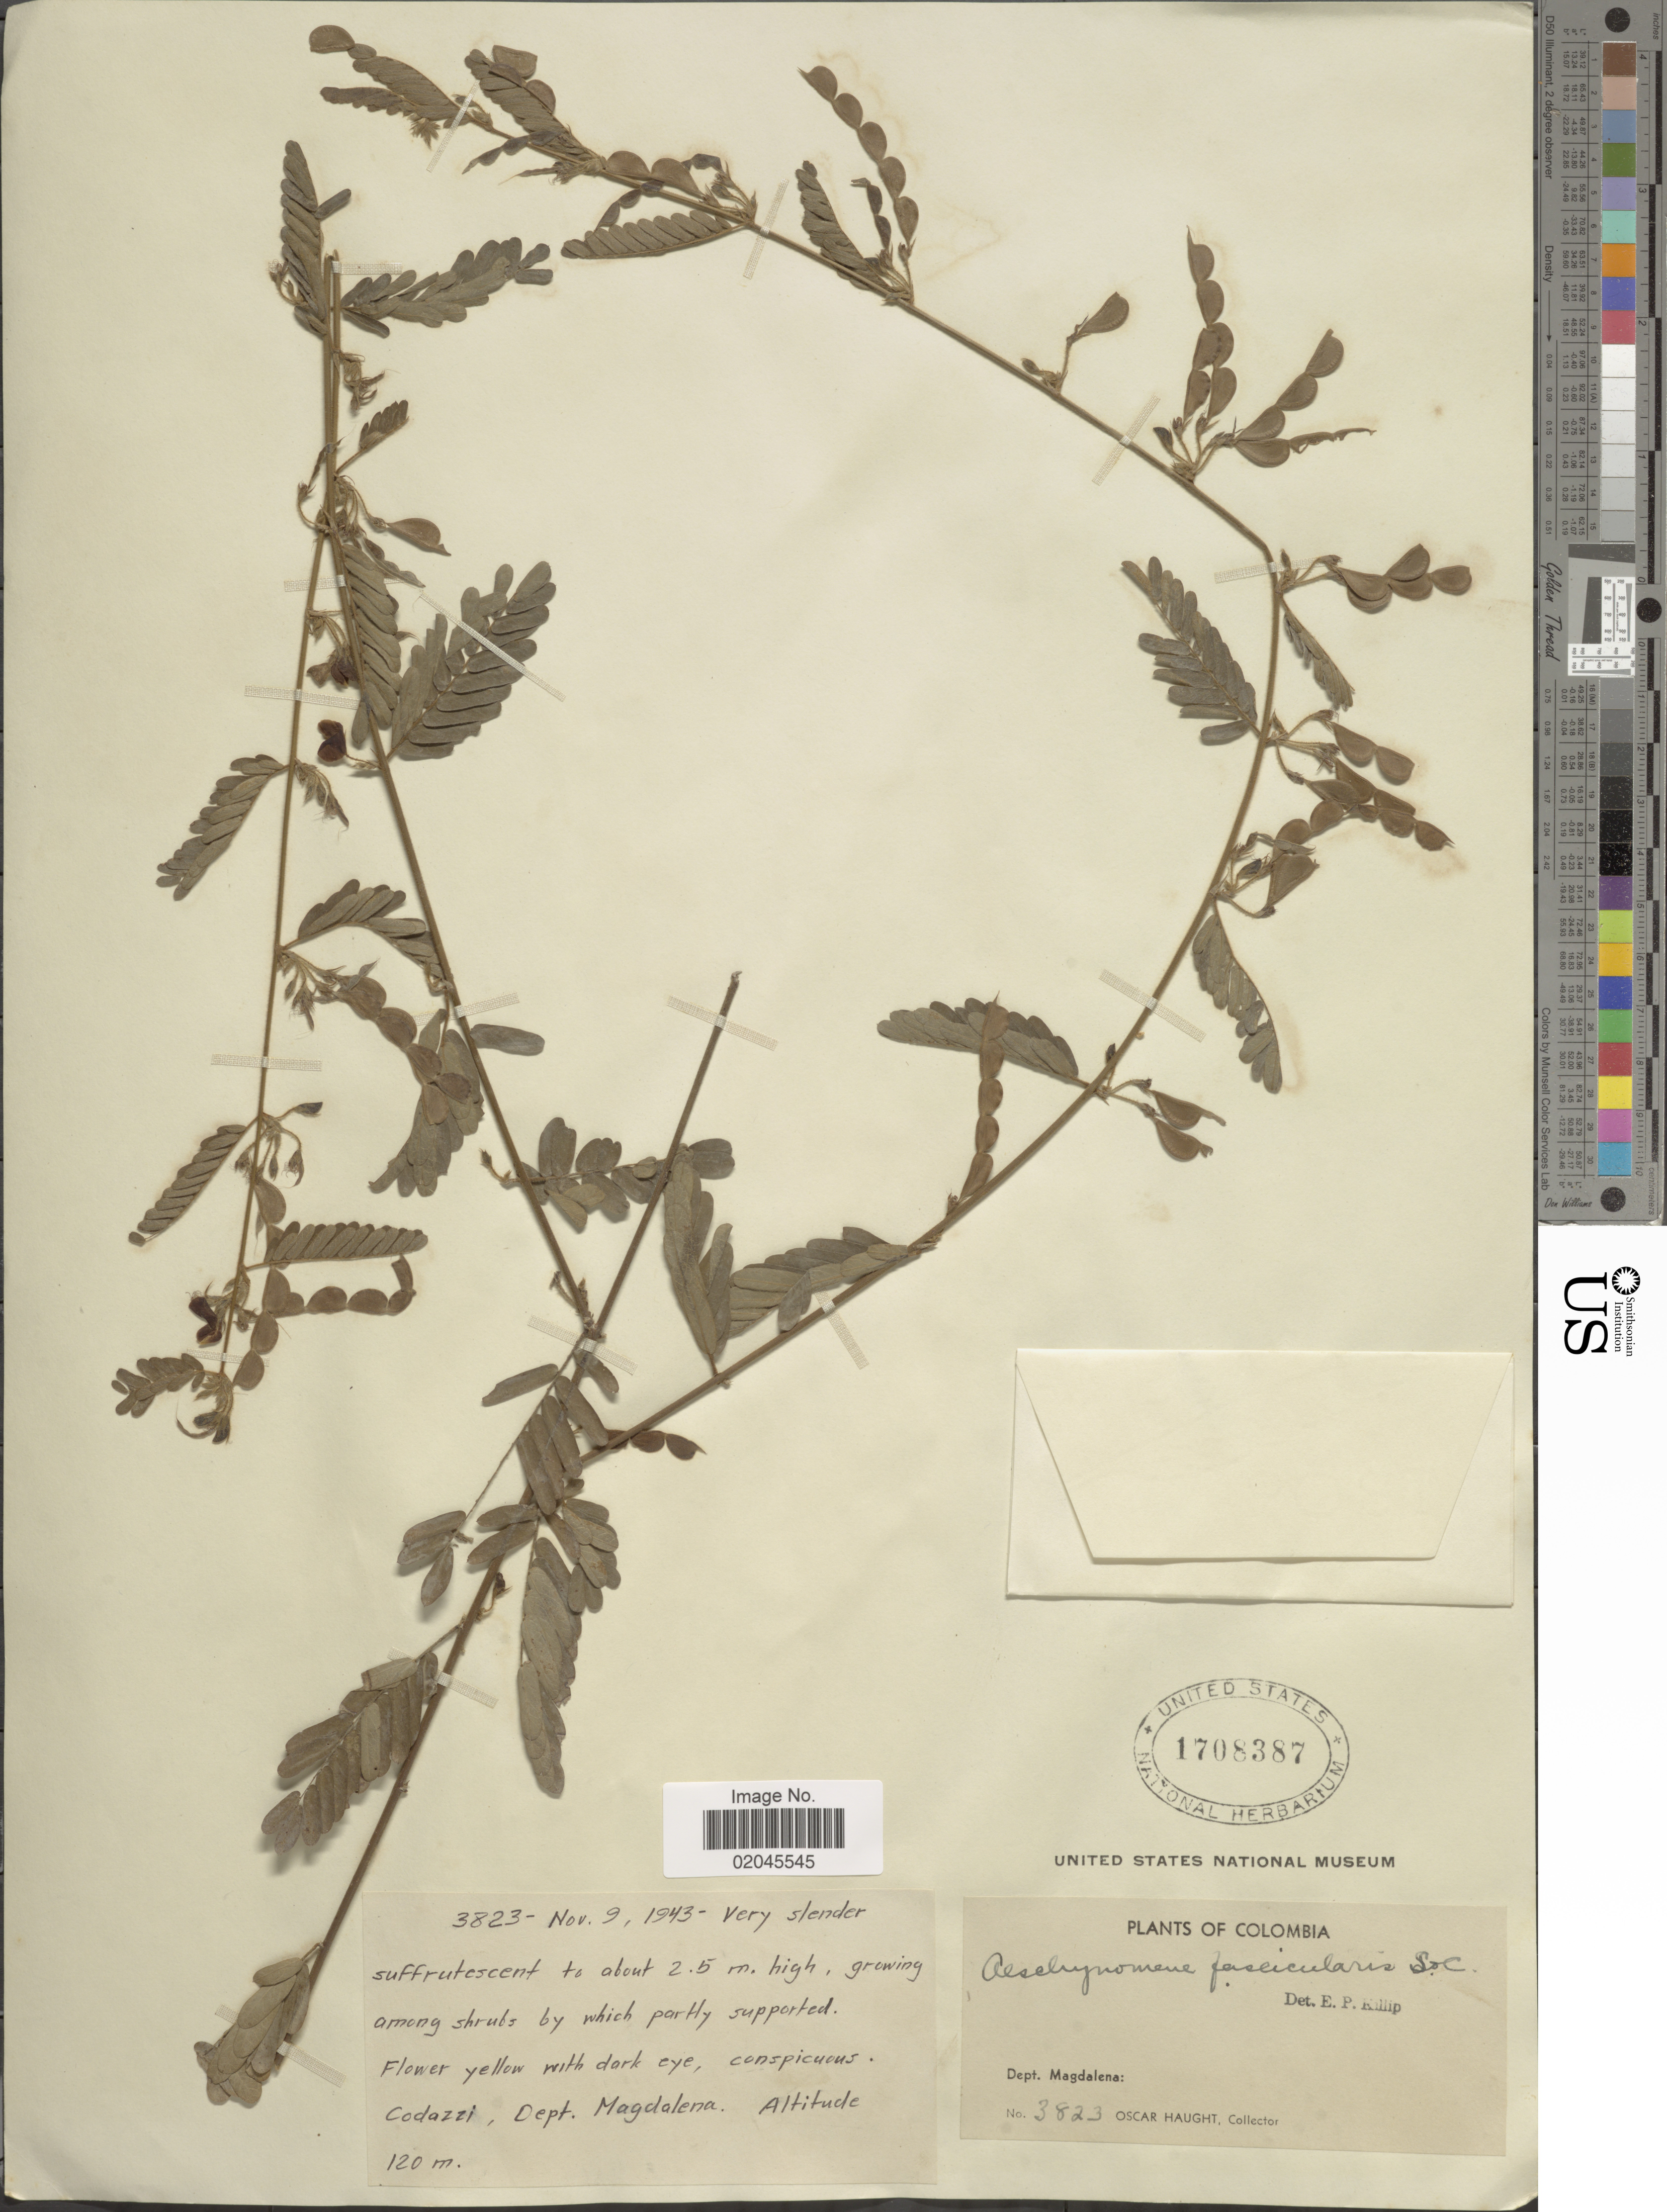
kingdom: Plantae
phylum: Tracheophyta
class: Magnoliopsida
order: Fabales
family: Fabaceae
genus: Aeschynomene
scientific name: Aeschynomene fascicularis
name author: Schltdl. & Cham.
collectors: O. L. Haught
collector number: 3823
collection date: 1943-11-09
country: Colombia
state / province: Magdalena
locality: Codazzi.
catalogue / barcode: US 1708387